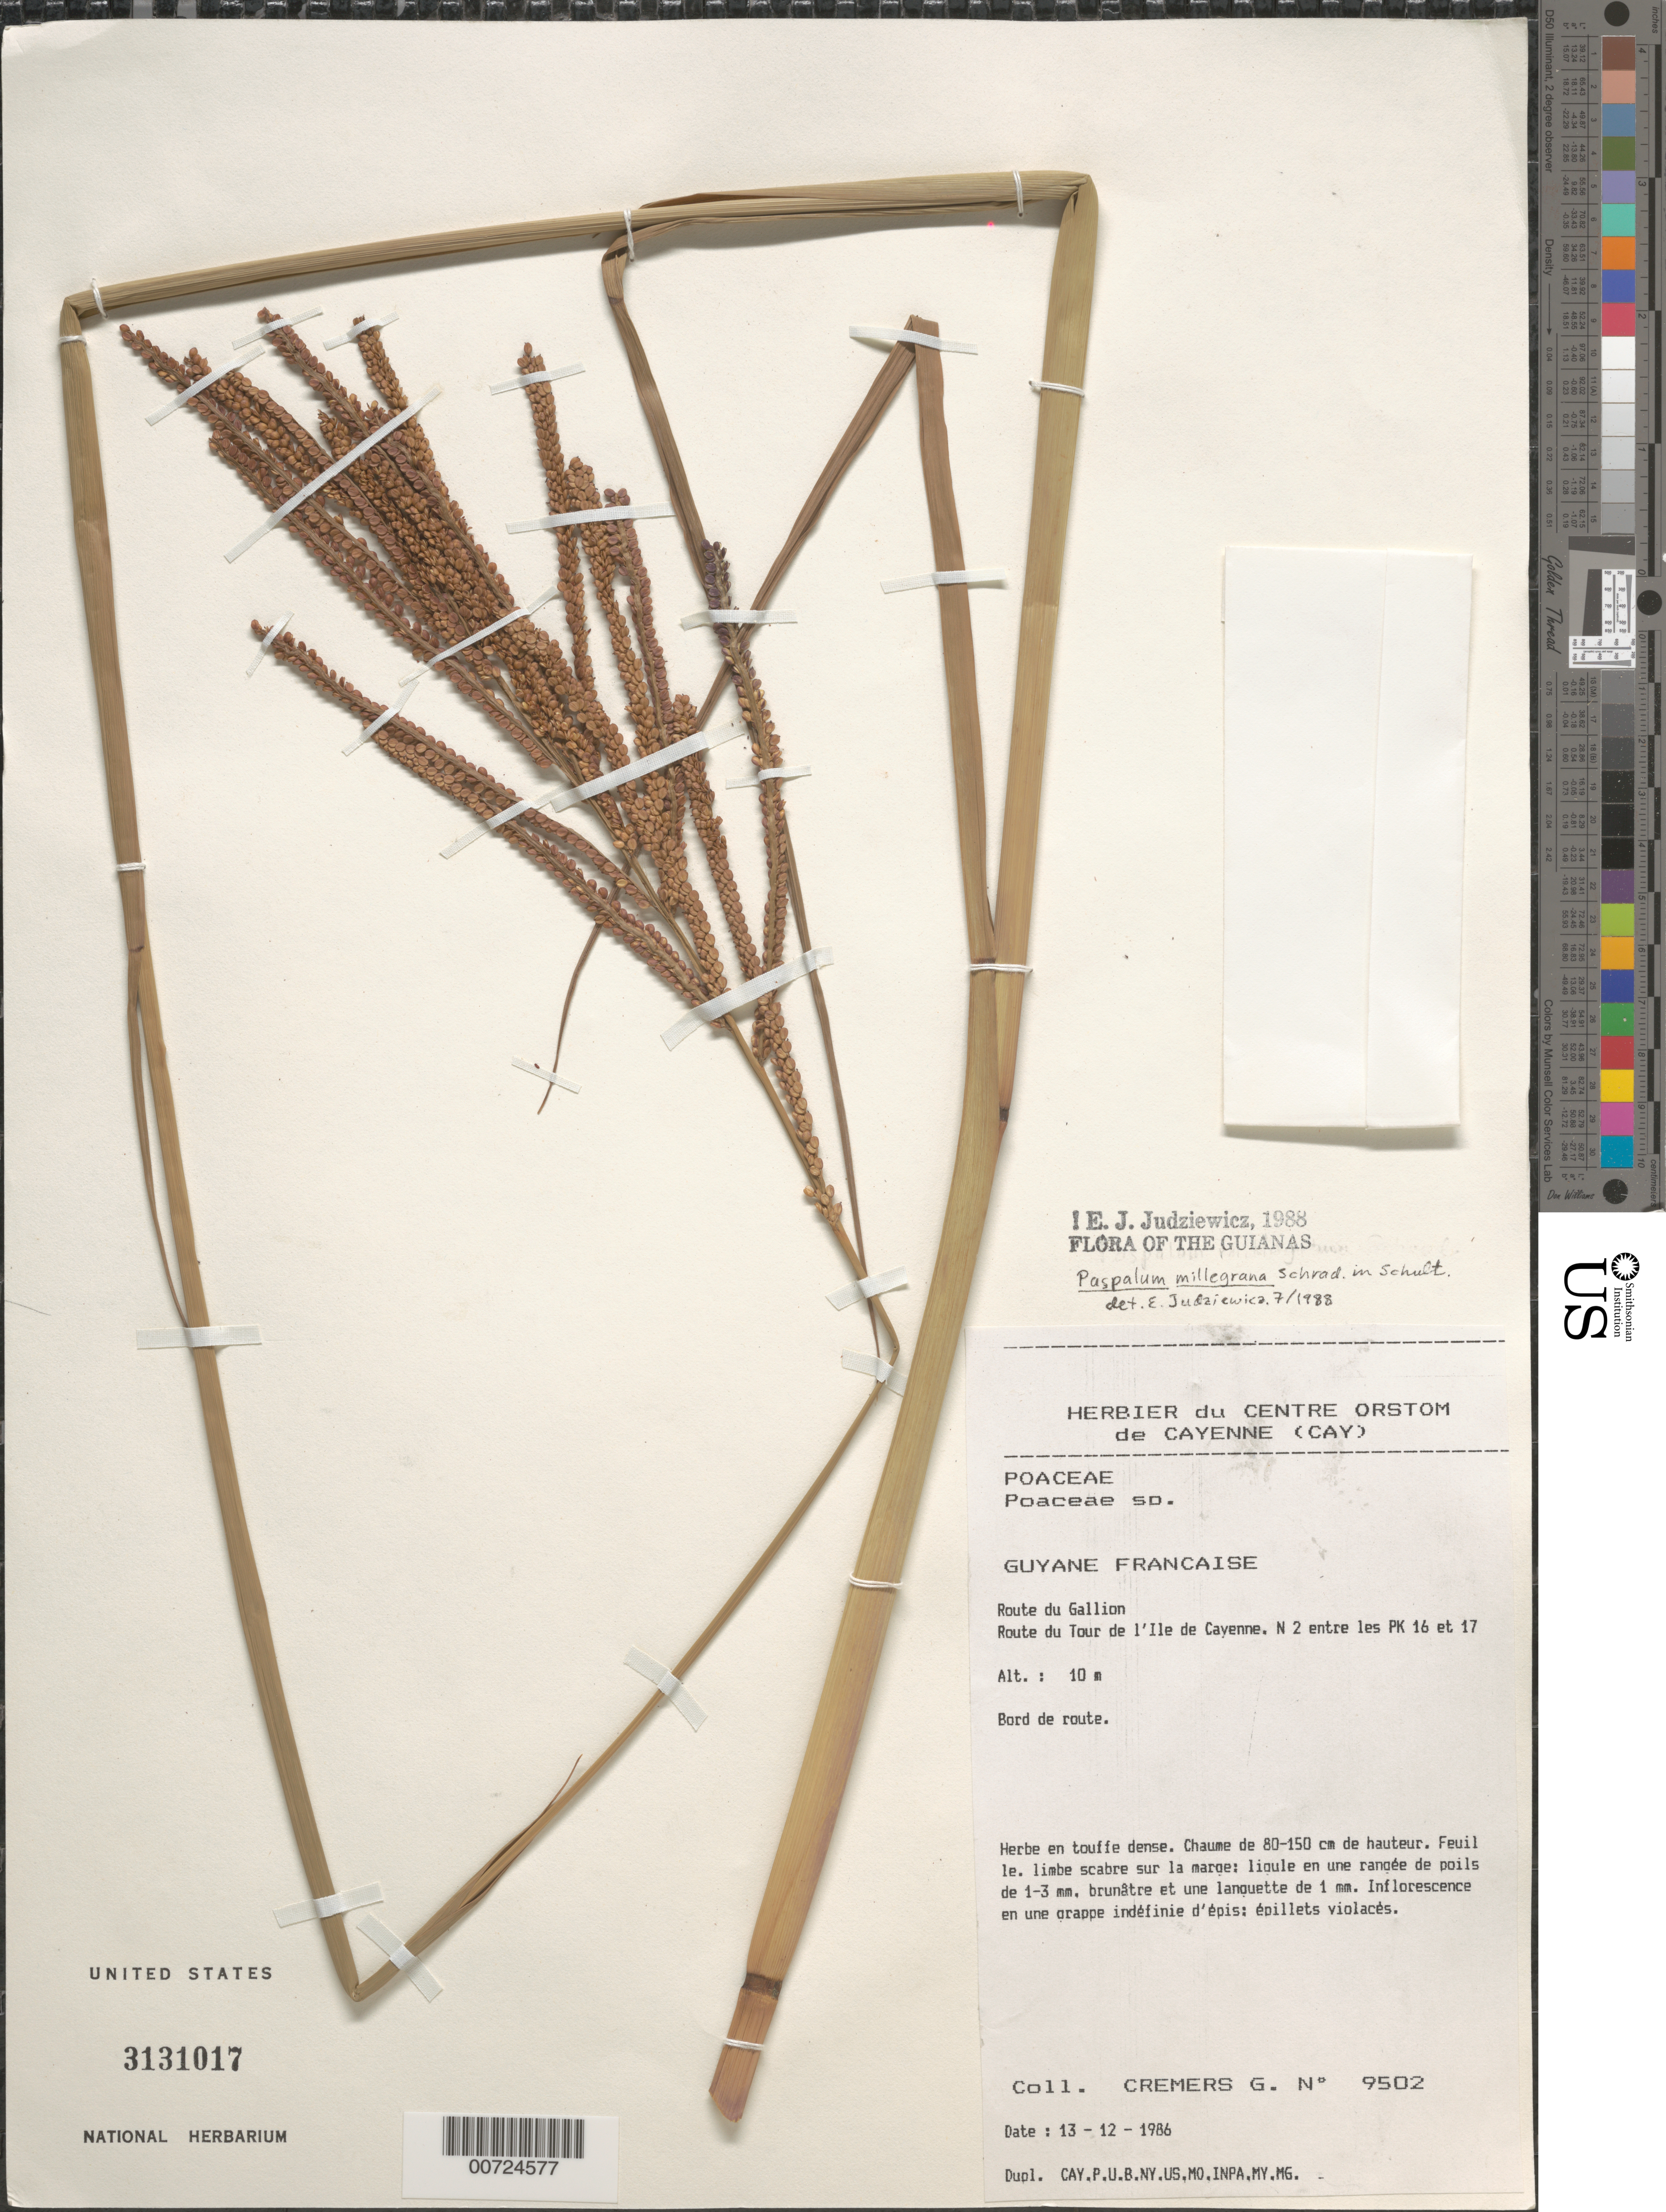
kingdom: Plantae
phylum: Tracheophyta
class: Liliopsida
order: Poales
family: Poaceae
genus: Paspalum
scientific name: Paspalum millegrana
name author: Schrad.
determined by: Judziewicz, E. J.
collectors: G. Cremers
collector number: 9502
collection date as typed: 13-Dec-86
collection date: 1986-12-13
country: French Guiana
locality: Ile de Cayenne, route du Gallion, N2 entre PK 16-17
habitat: Roadside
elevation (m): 10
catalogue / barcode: US 3131017